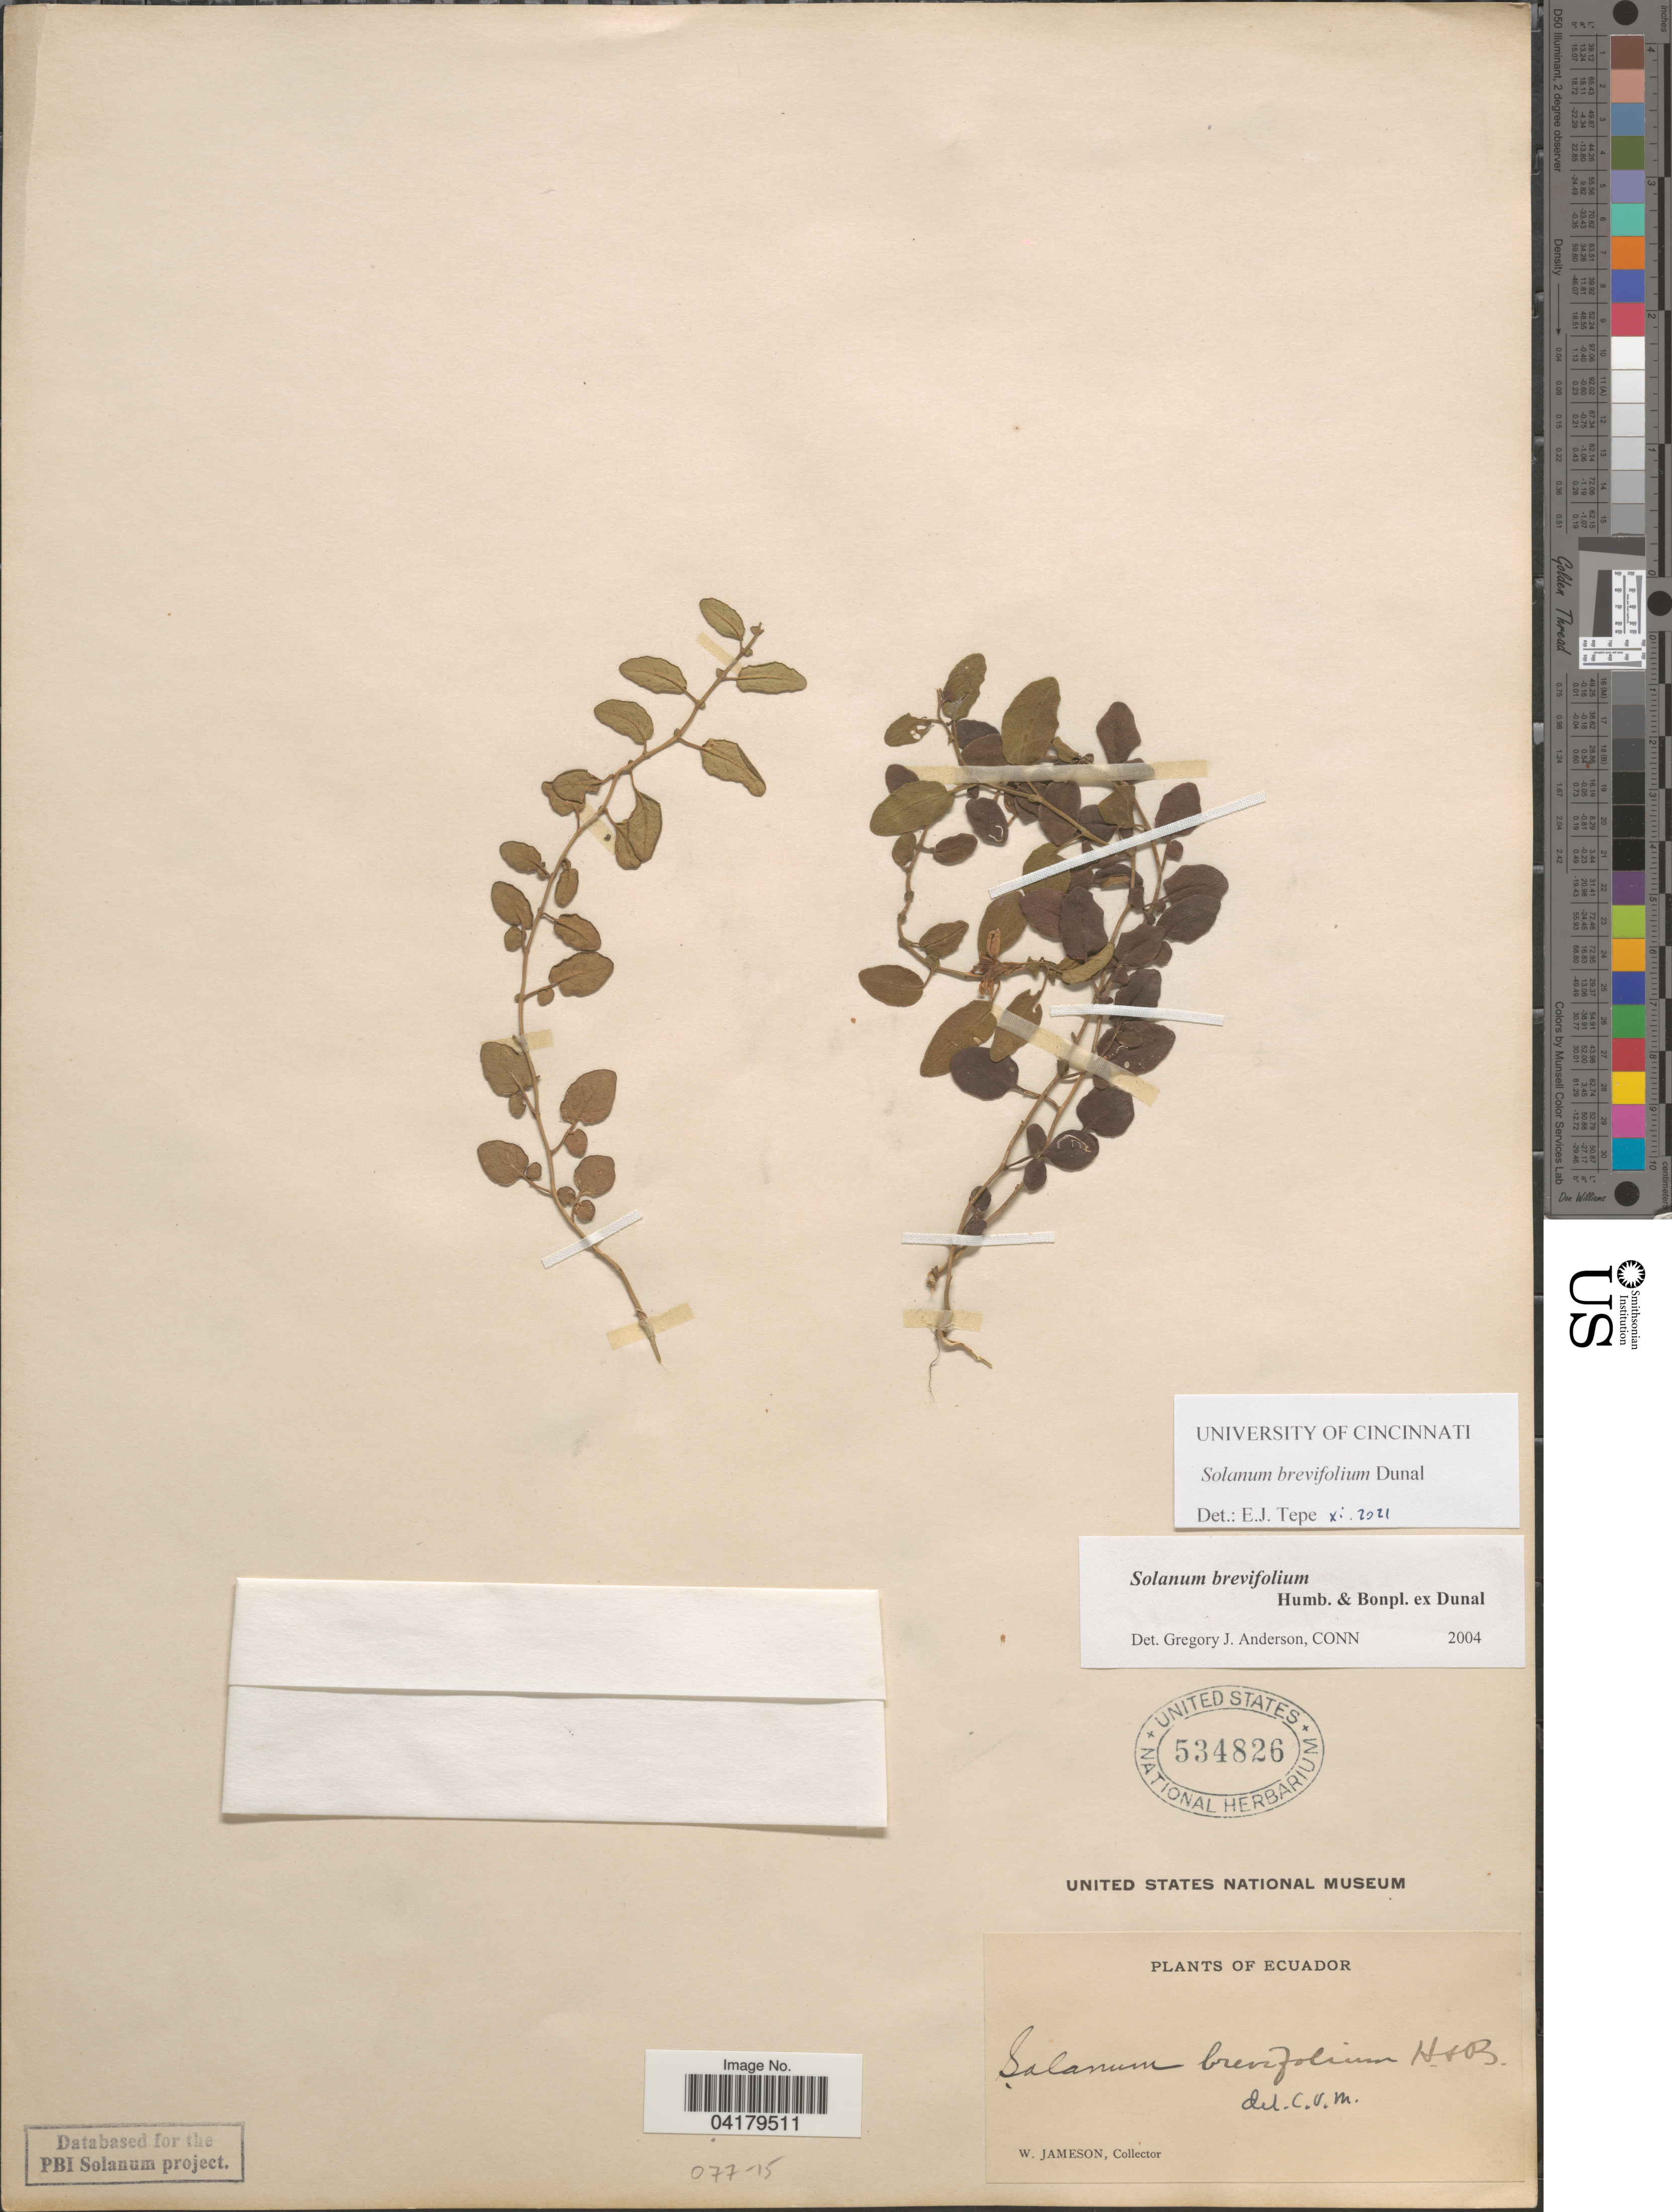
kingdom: Plantae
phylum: Tracheophyta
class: Magnoliopsida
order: Solanales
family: Solanaceae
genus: Solanum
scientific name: Solanum brevifolium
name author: Dunal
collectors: W. Jameson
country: Ecuador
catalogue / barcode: US 534826